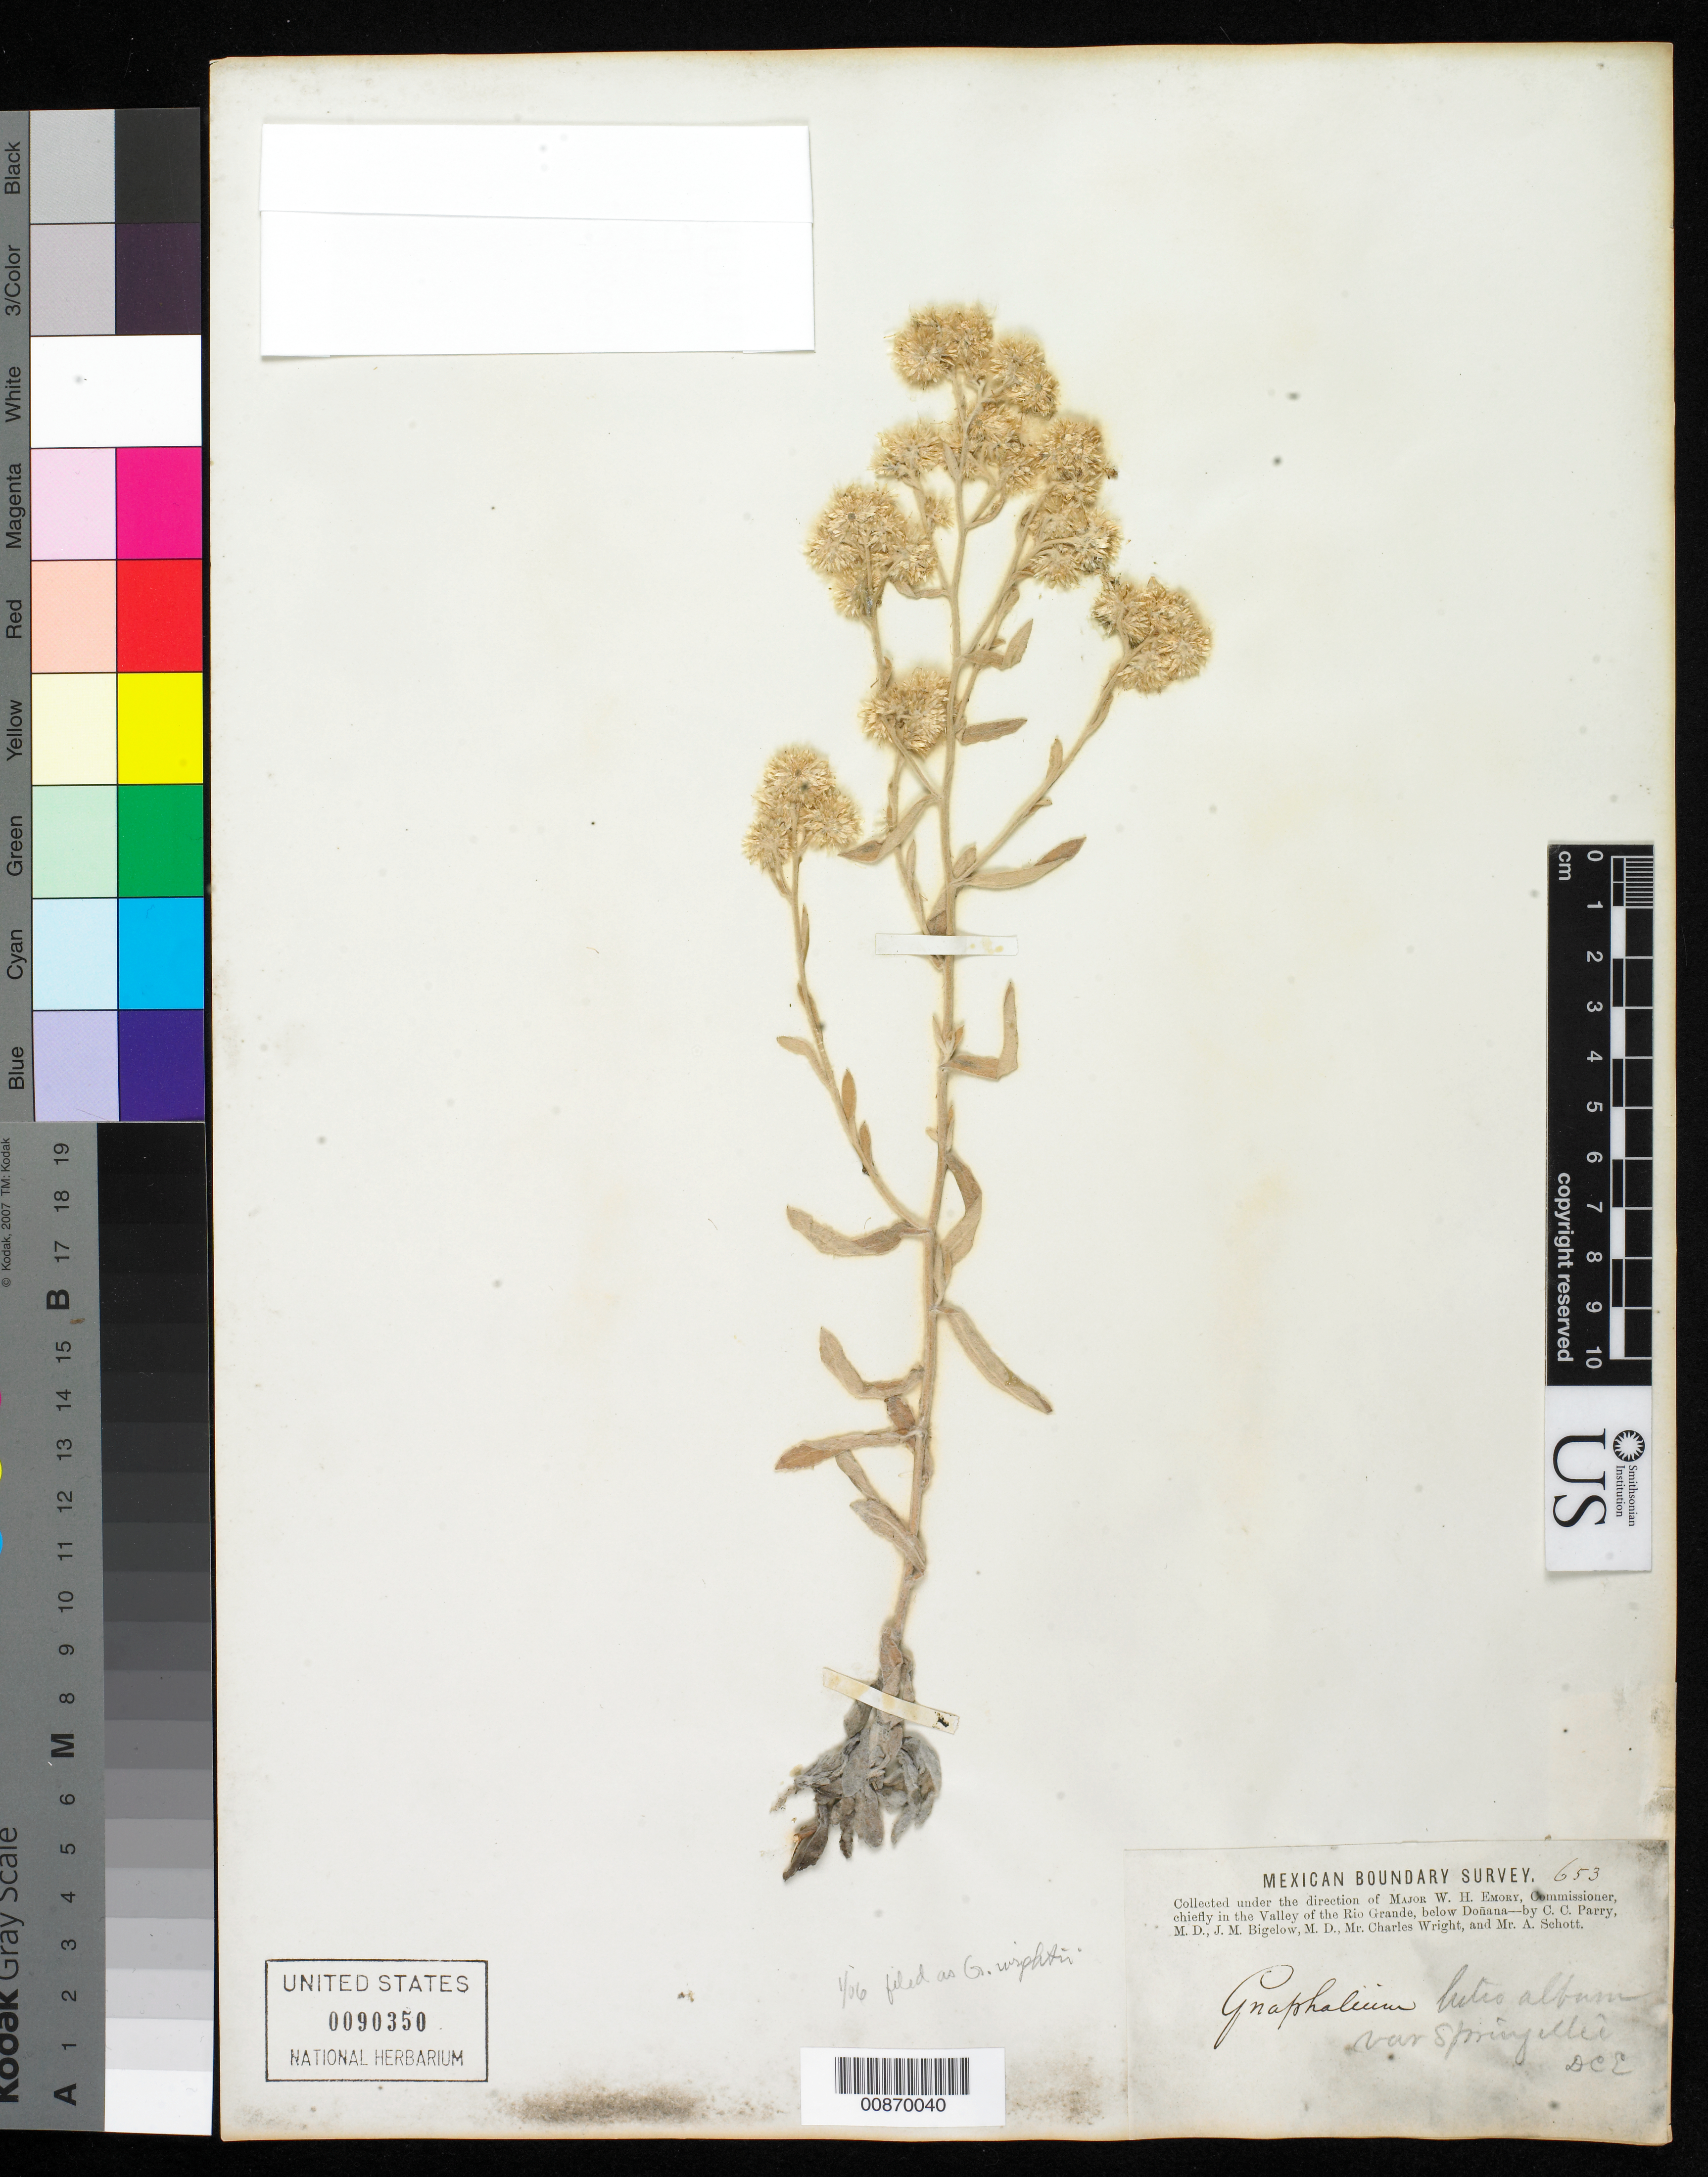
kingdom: Plantae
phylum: Tracheophyta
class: Magnoliopsida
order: Asterales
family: Asteraceae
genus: Gnaphalium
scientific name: Gnaphalium wrightii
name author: A. Gray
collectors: C. C. Parry, J. M. Bigelow, C. Wright & A. C. V. Schott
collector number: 653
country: United States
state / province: New Mexico / Texas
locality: Valley of the Rio Grande, below Doñana.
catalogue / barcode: US 90350